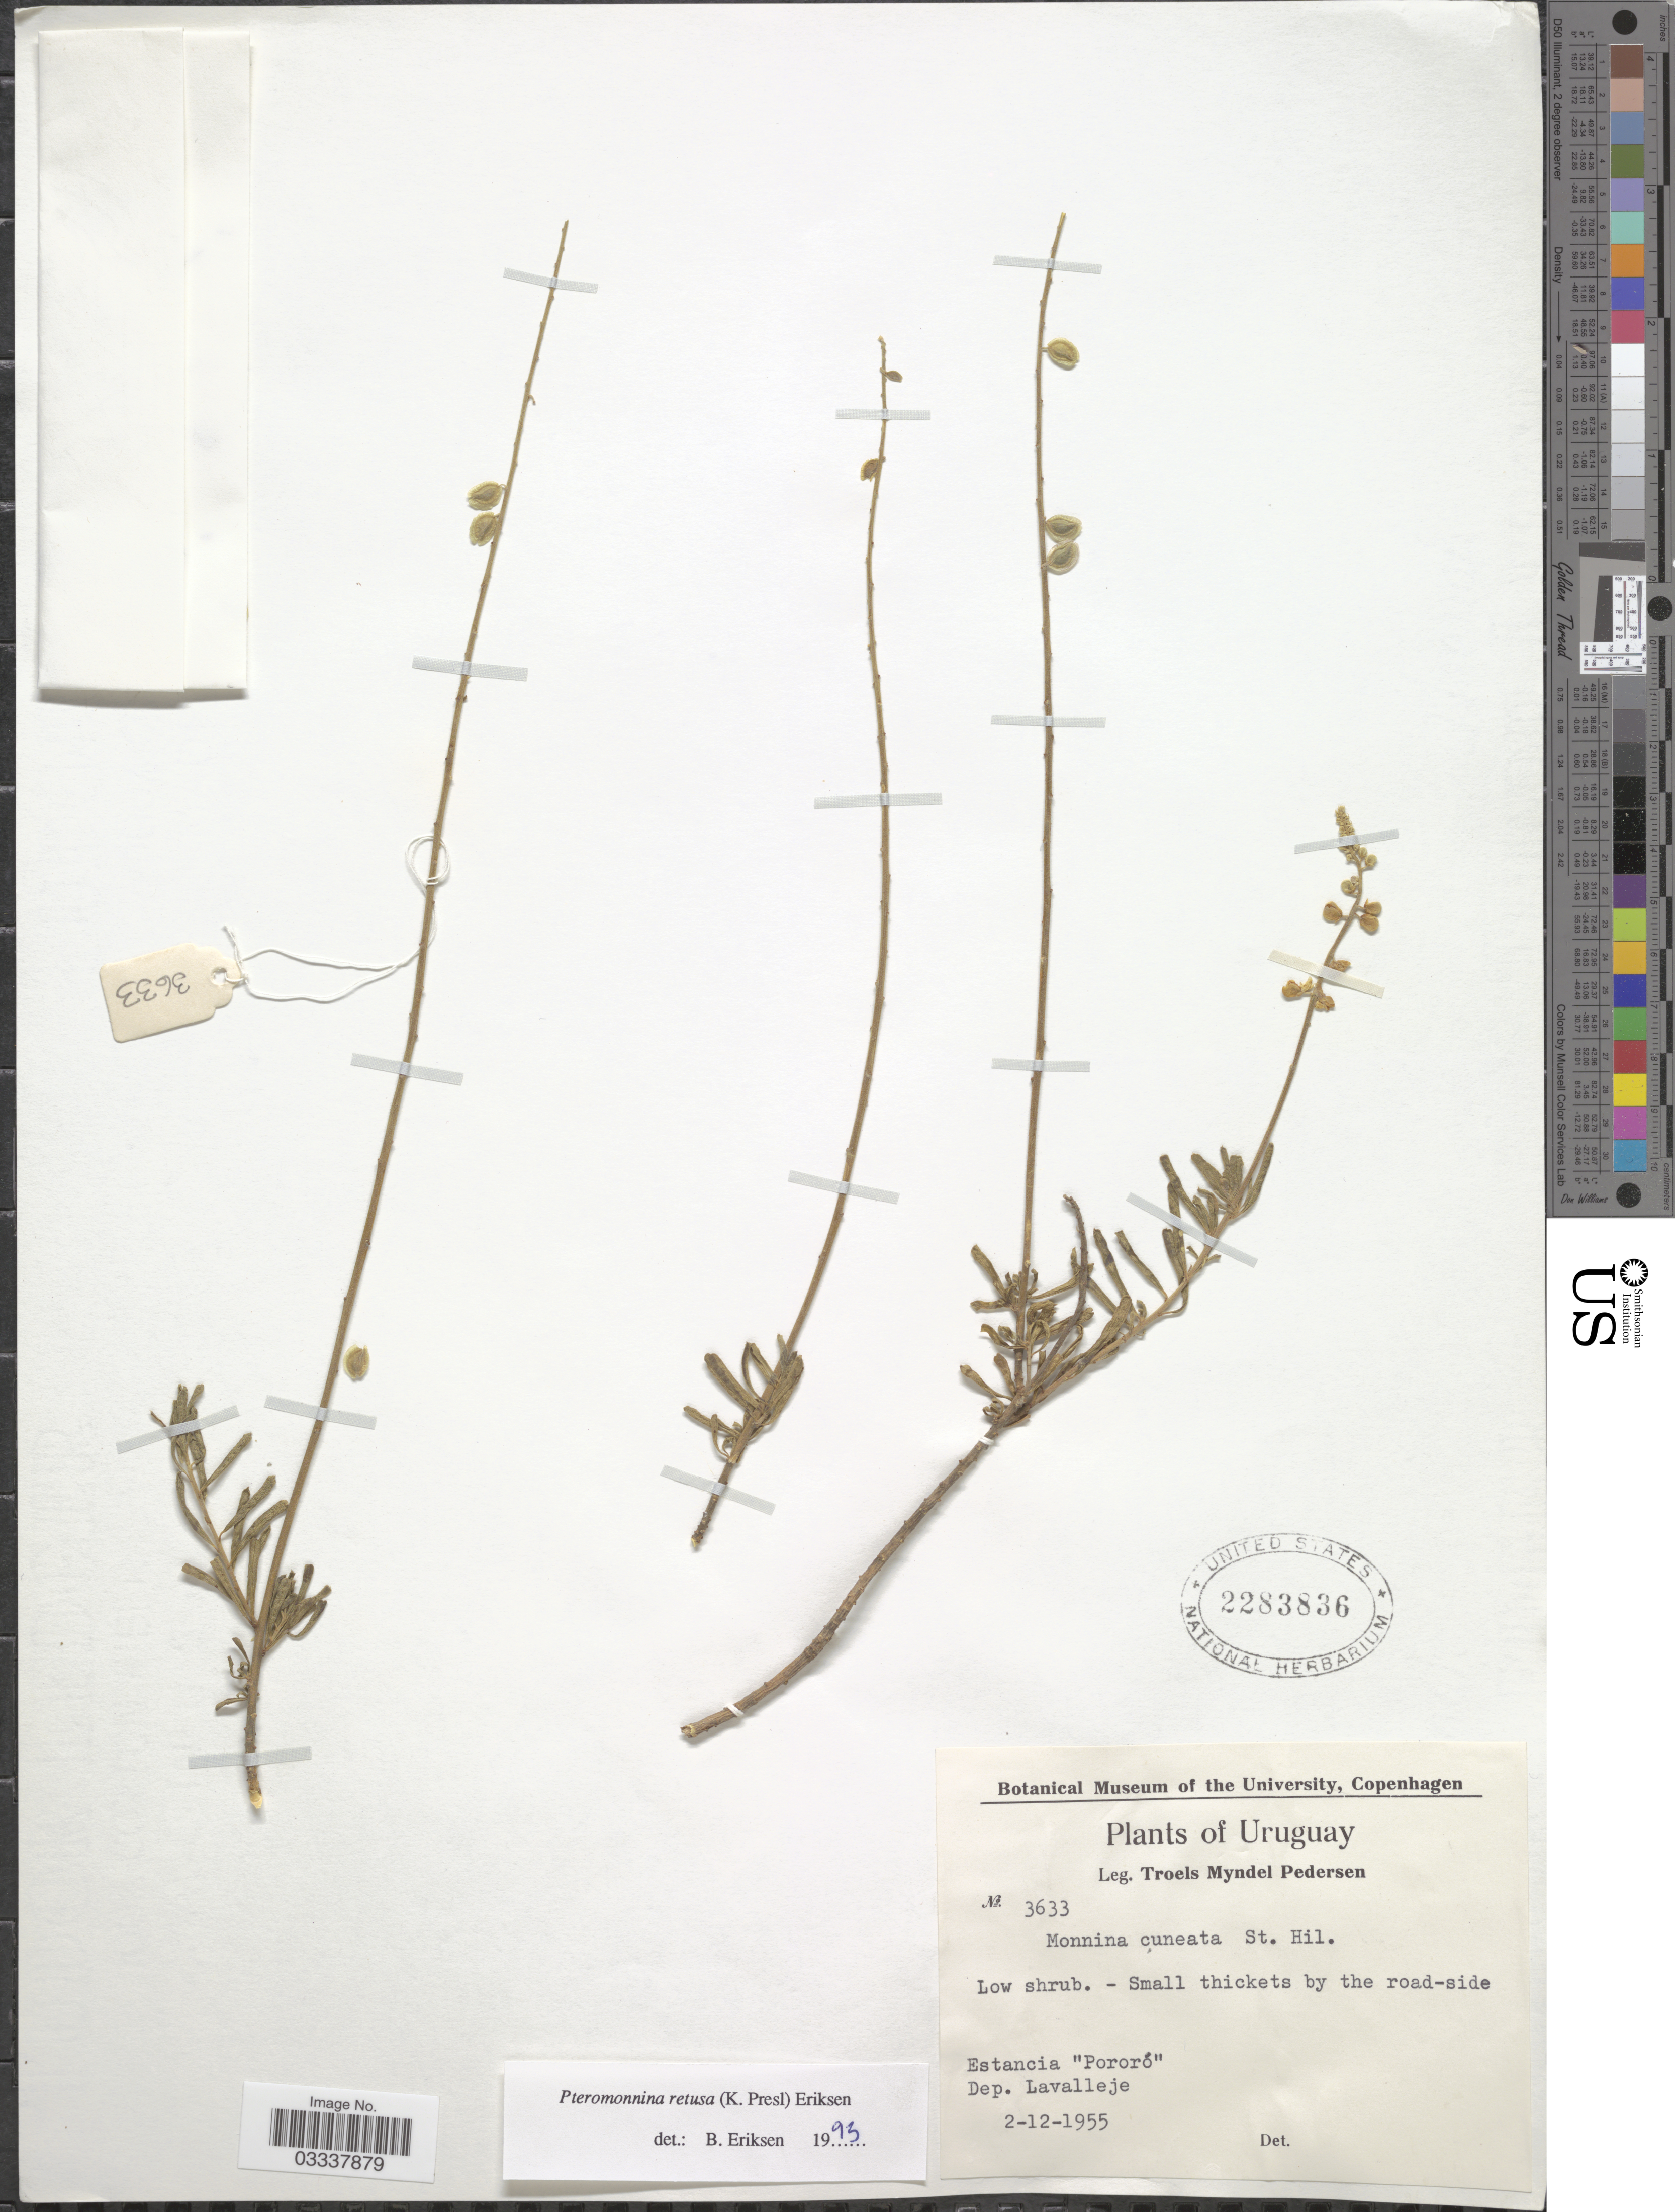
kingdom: Plantae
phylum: Tracheophyta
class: Magnoliopsida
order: Fabales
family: Polygalaceae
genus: Monnina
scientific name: Monnina retusa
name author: C. Presl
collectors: T. Pederson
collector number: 3633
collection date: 1955-12-02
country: Uruguay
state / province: Lavalleja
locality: Estancia "Pororó", Dep. Lavalleje.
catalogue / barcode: US 2283836